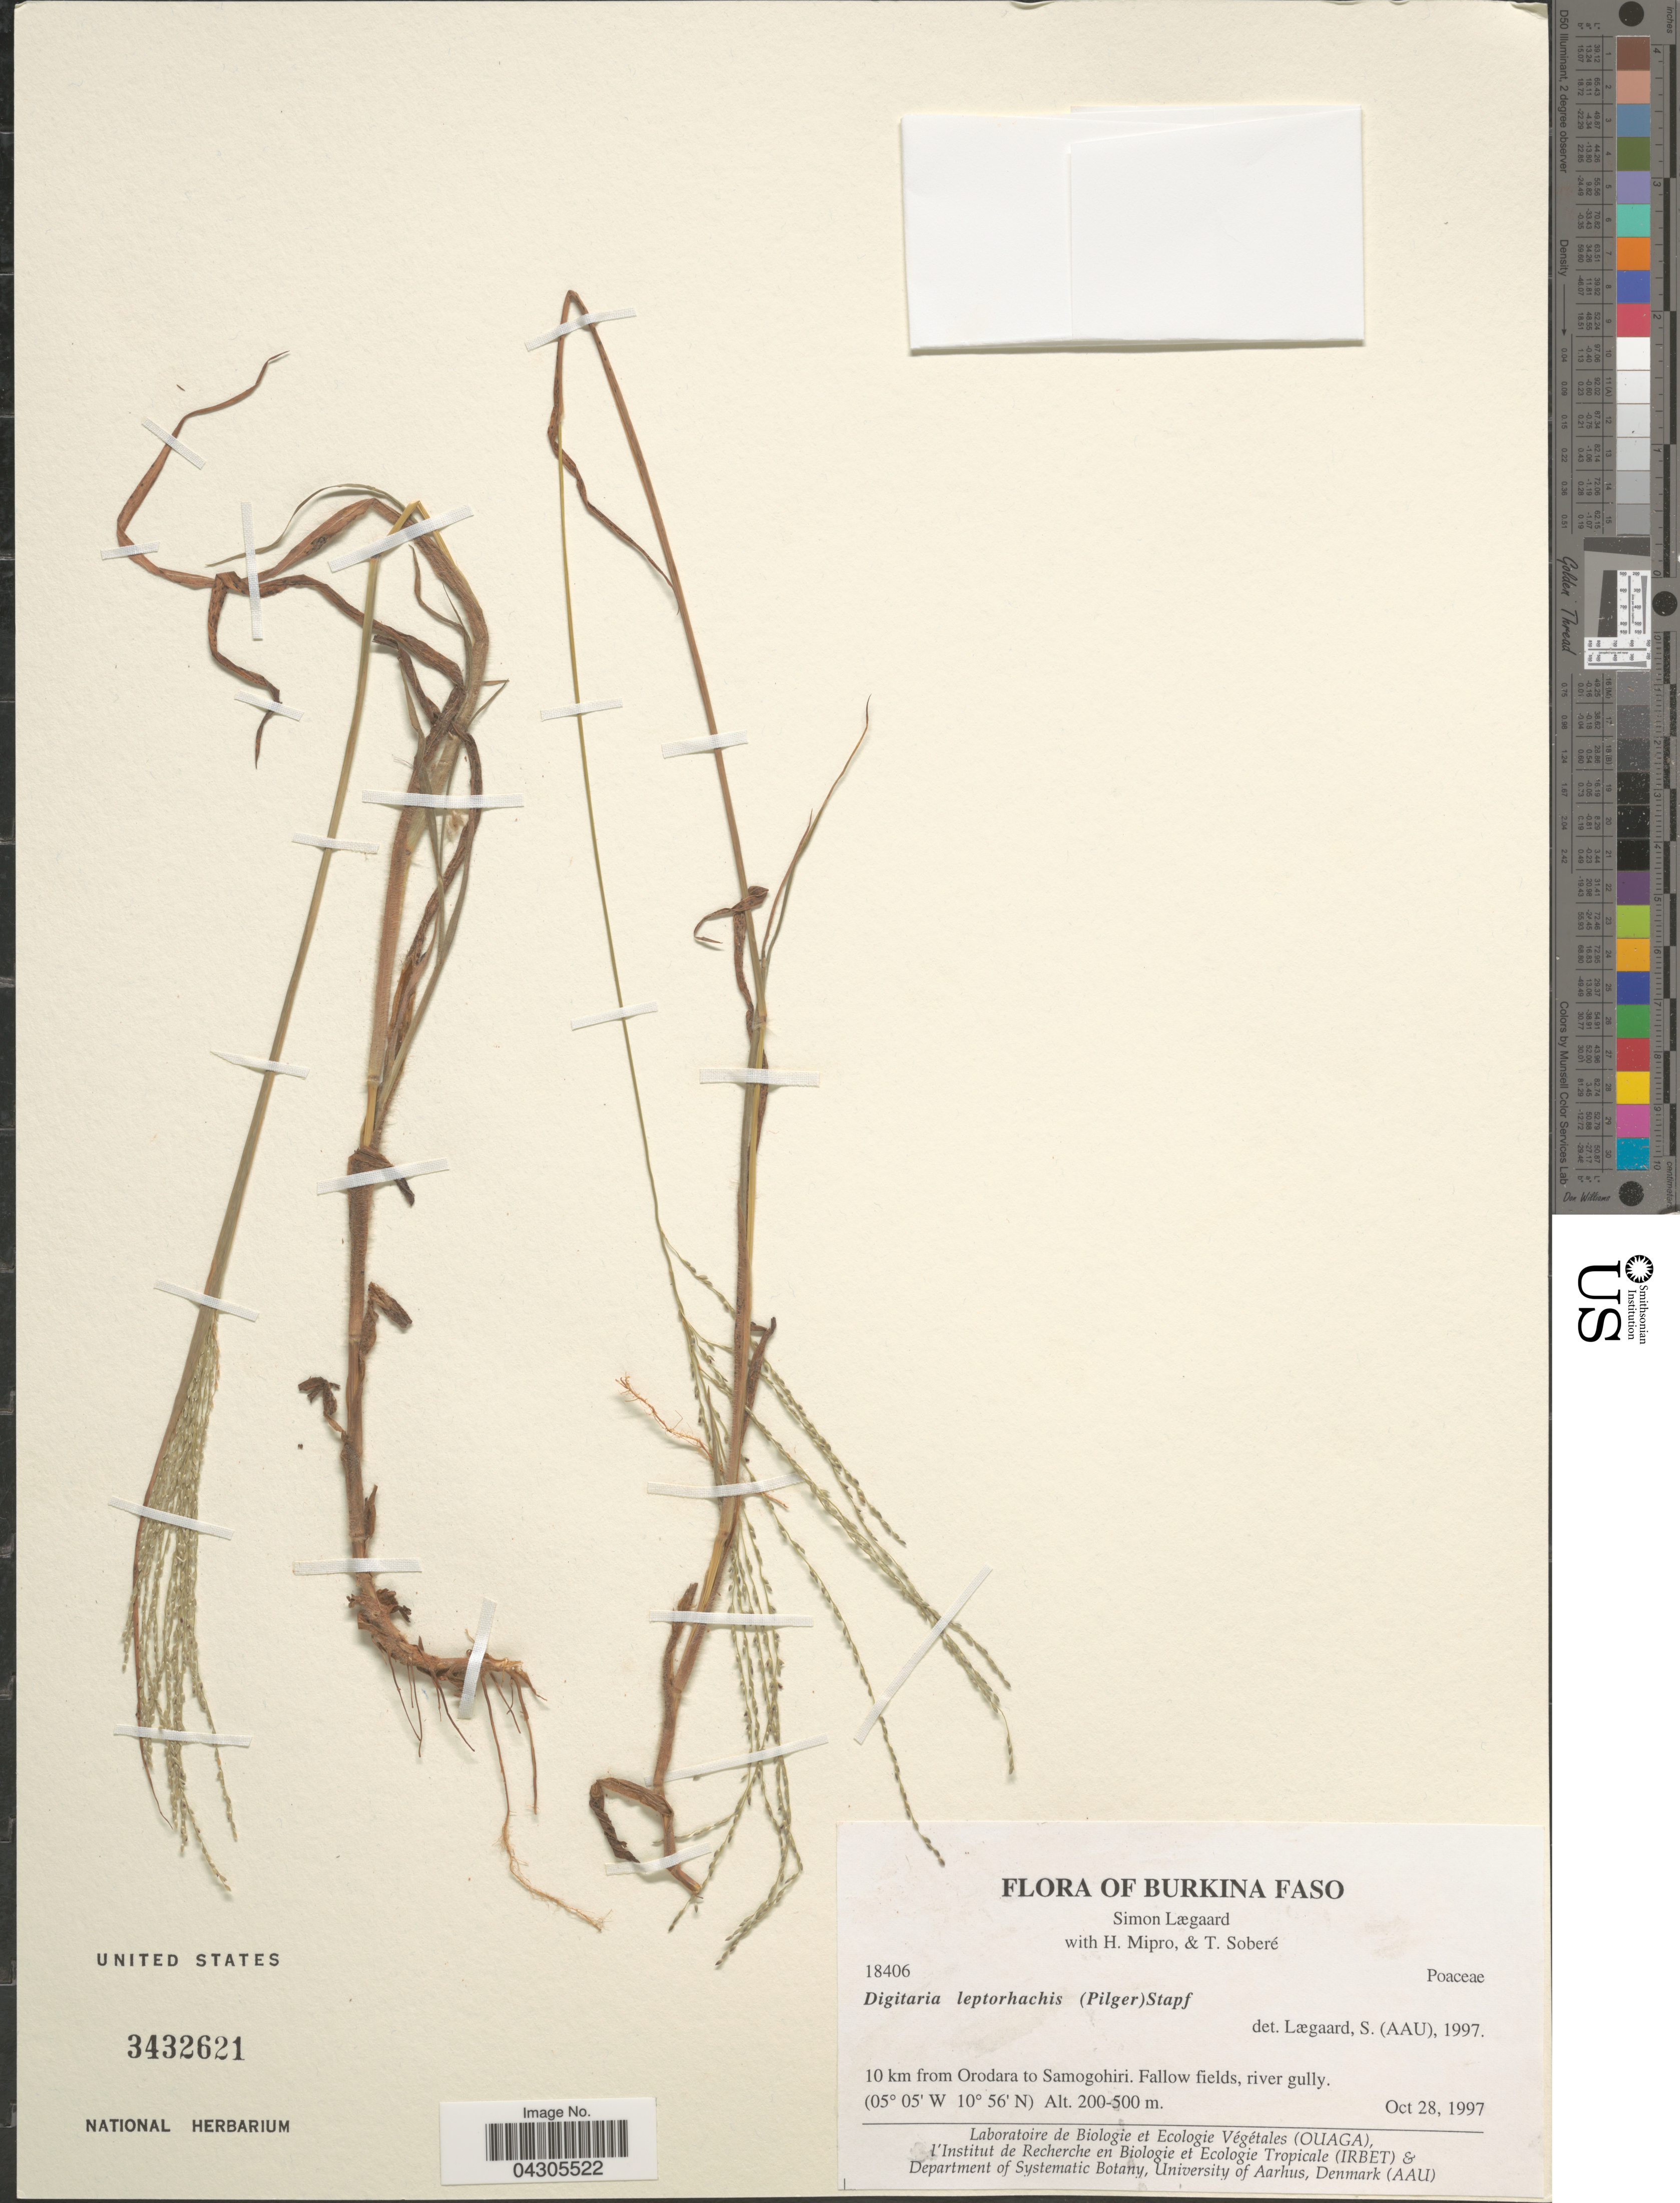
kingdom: Plantae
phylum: Tracheophyta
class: Liliopsida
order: Poales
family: Poaceae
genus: Digitaria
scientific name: Digitaria leptorhachis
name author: (Pilg.) Stapf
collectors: S. Lægaard, H. Mipro & T. Sobere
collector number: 18406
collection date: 1997-10-28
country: Burkina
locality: Burkina Faso. 10 km from Orodara to Samogohiri.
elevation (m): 200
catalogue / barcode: US 3432621